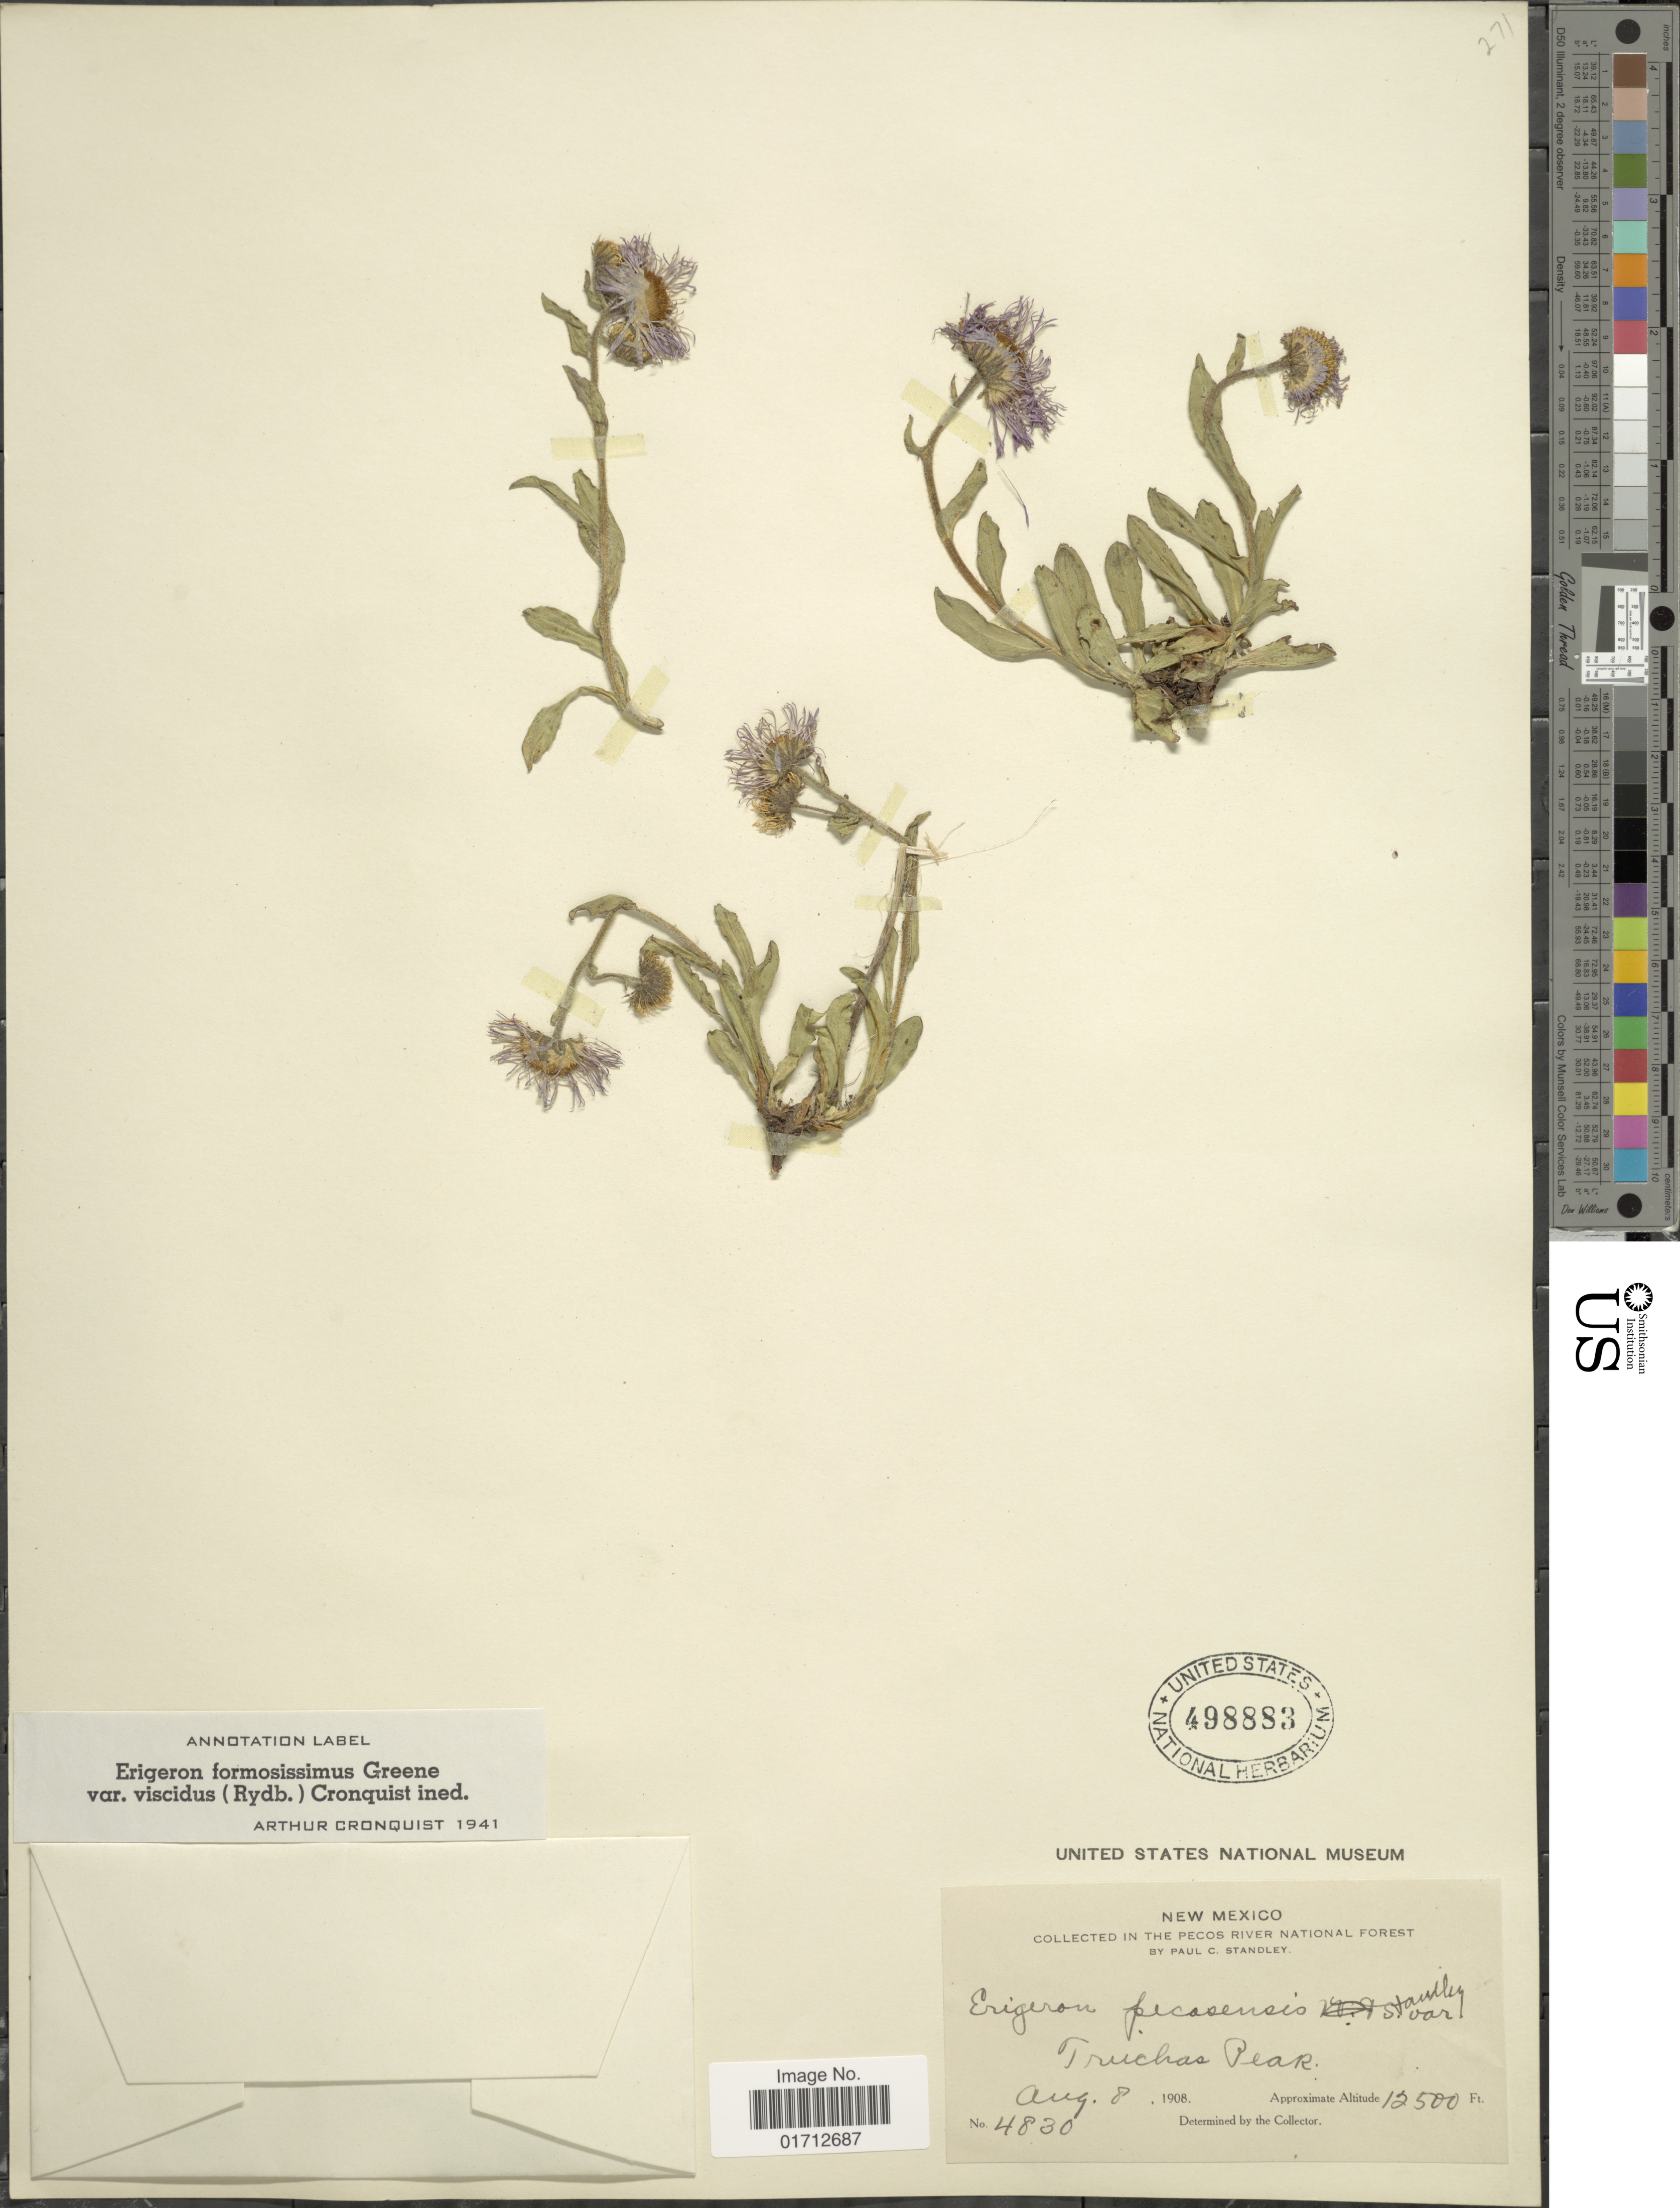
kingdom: Plantae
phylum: Tracheophyta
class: Magnoliopsida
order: Asterales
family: Asteraceae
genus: Erigeron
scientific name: Erigeron formosissimus var. viscidus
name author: (Rydb.) Cronq.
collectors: P. C. Standley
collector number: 4830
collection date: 1908-08-08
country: United States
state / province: New Mexico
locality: In the Pecos River National Forest, Truchas Peak.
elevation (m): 3810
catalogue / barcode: US 498883